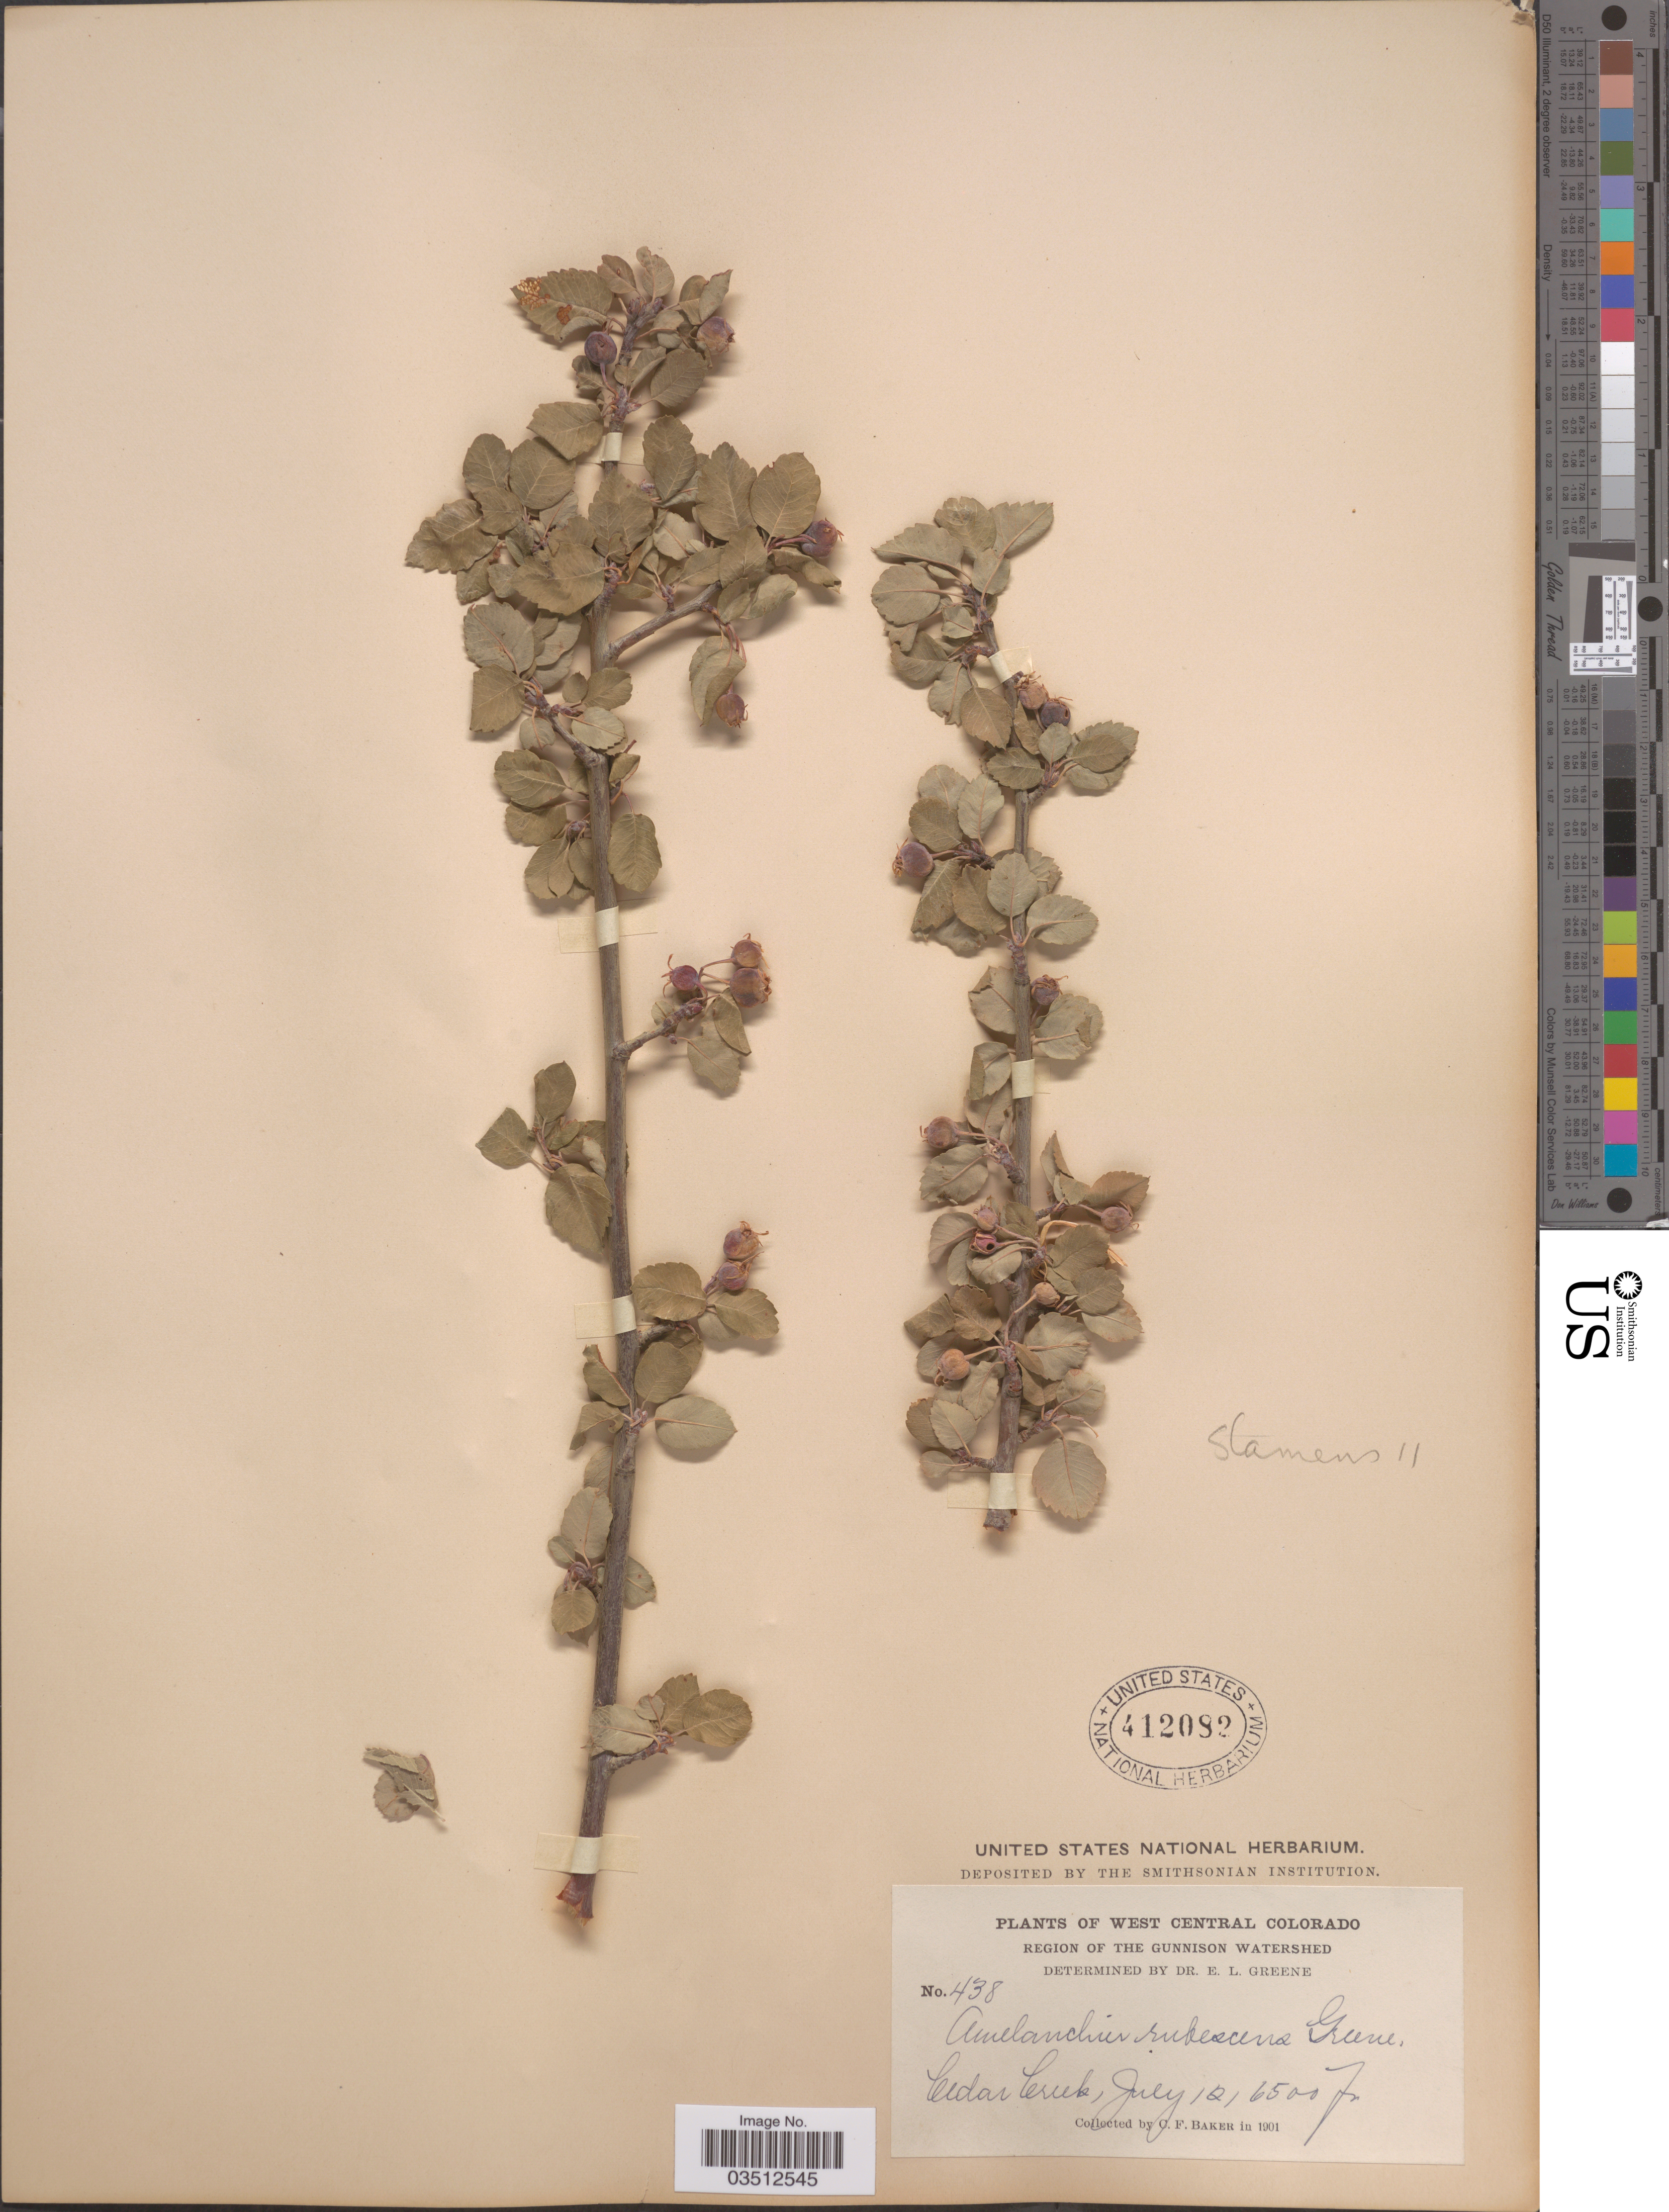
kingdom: Plantae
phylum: Tracheophyta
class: Magnoliopsida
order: Rosales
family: Rosaceae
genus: Amelanchier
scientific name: Amelanchier rubescens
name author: Greene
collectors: C. F. Baker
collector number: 438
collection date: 1901-07-12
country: United States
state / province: Colorado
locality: West Central Colorado. Region of The Gunnison Watershed. Cedar Creek.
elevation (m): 1981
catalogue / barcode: US 412082